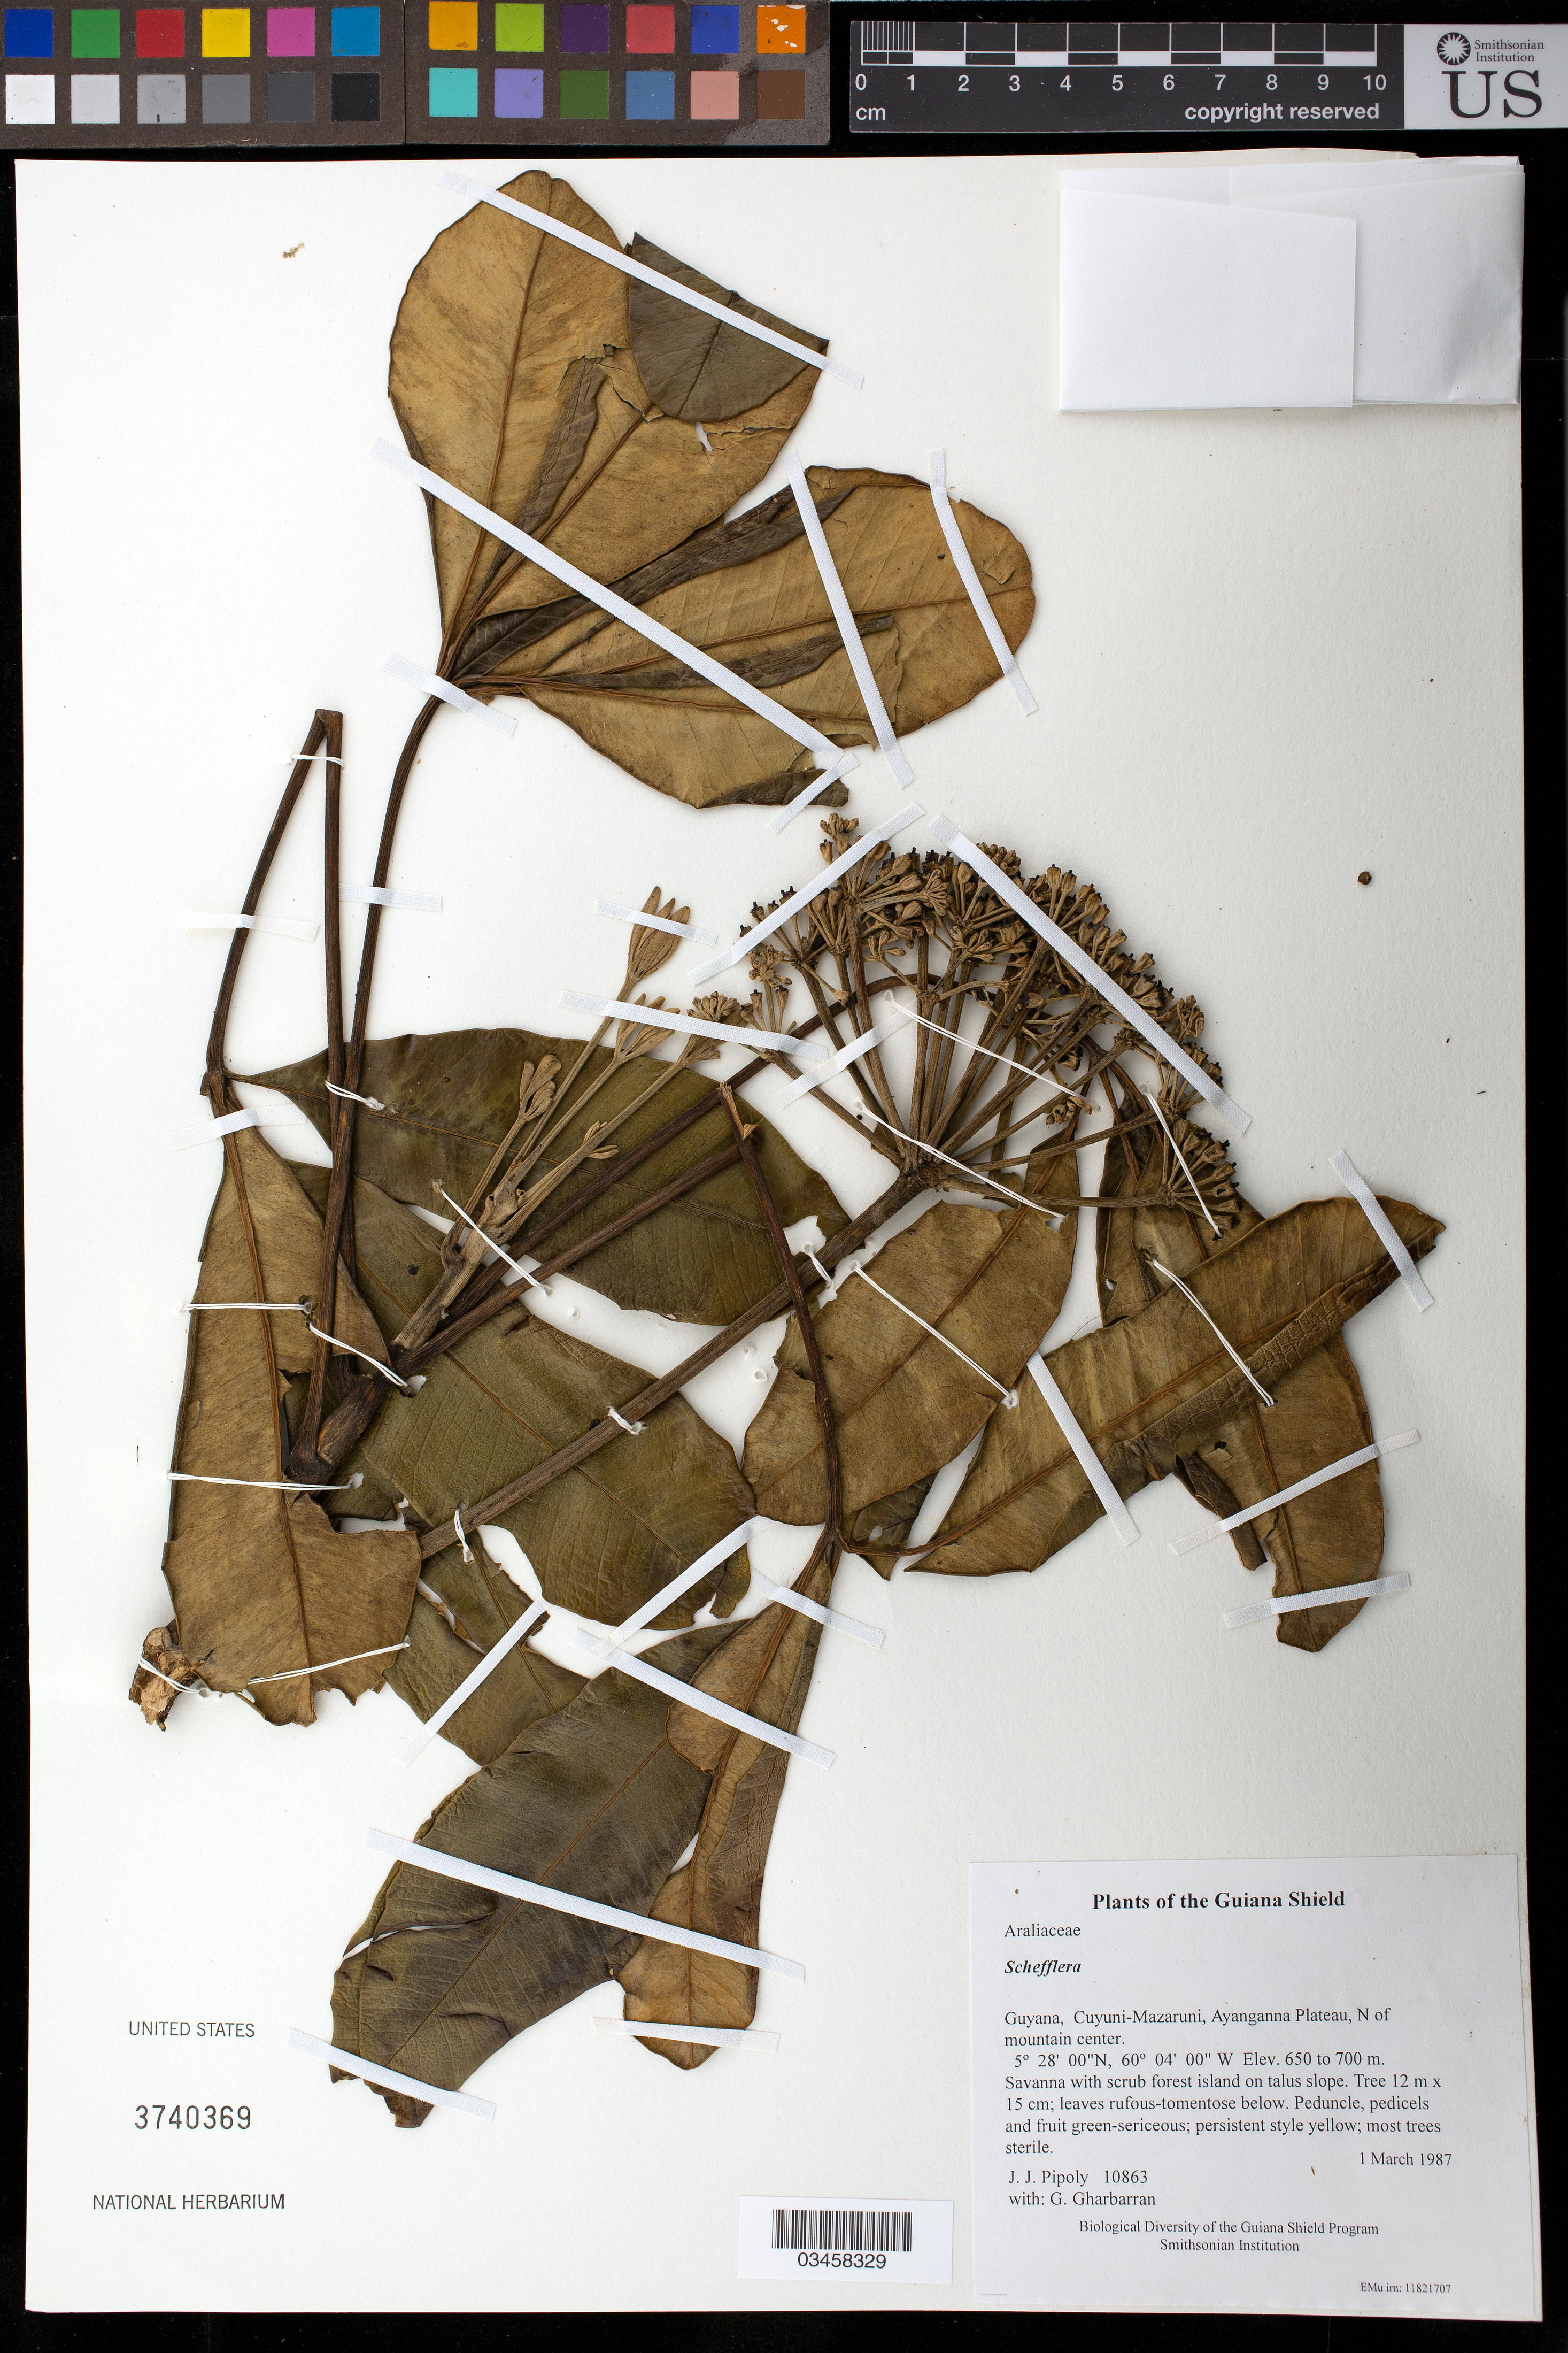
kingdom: Plantae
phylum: Tracheophyta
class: Magnoliopsida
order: Apiales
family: Araliaceae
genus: Schefflera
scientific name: Schefflera sp.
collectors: J. J. Pipoly & G. Gharbarran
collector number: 10863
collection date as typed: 1 March 1987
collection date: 1987-03-01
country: Guyana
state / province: Cuyuni-Mazaruni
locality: Ayanganna Plateau, N of mountain center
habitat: Savanna with scrub forest island on talus slope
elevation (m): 650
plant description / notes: U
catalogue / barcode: US 3740369